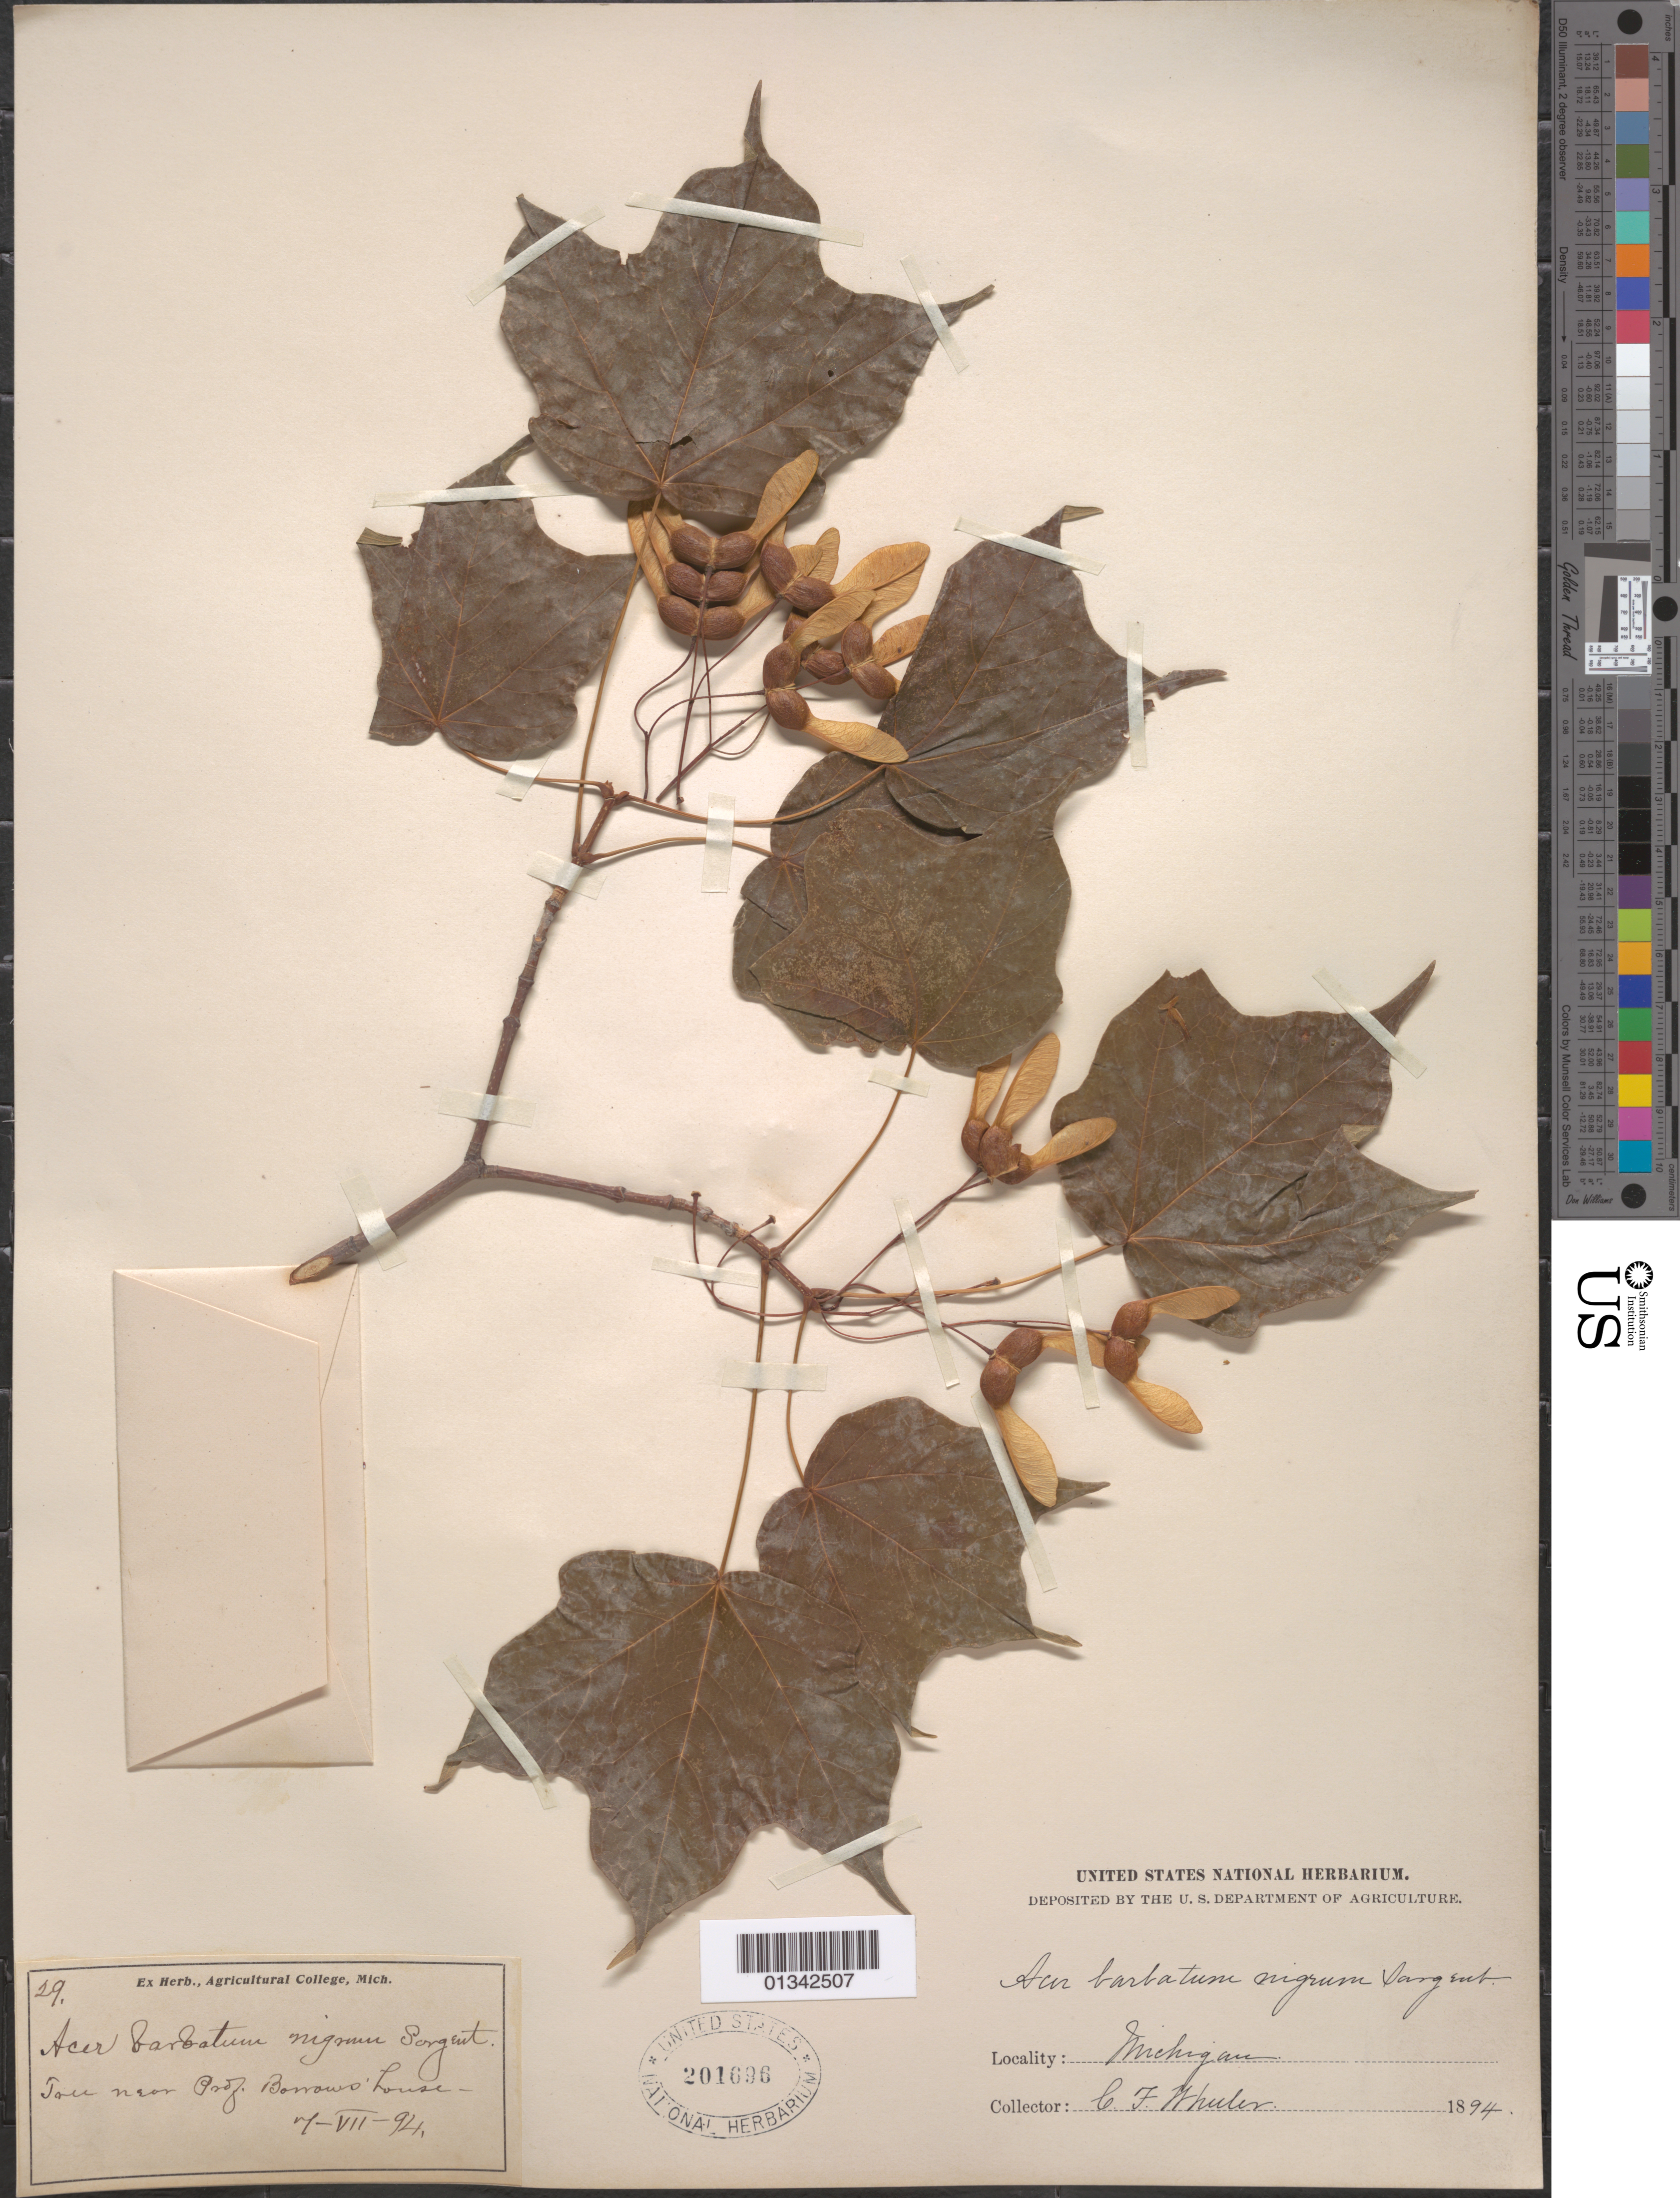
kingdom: Plantae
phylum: Tracheophyta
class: Magnoliopsida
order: Sapindales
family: Sapindaceae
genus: Acer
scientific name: Acer saccharum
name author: Marshall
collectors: C. Wheeler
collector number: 29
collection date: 1894-07-07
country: United States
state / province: Michigan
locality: Agricultural College [E. Lansing?], near Prof. Barrow's house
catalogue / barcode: US 201696